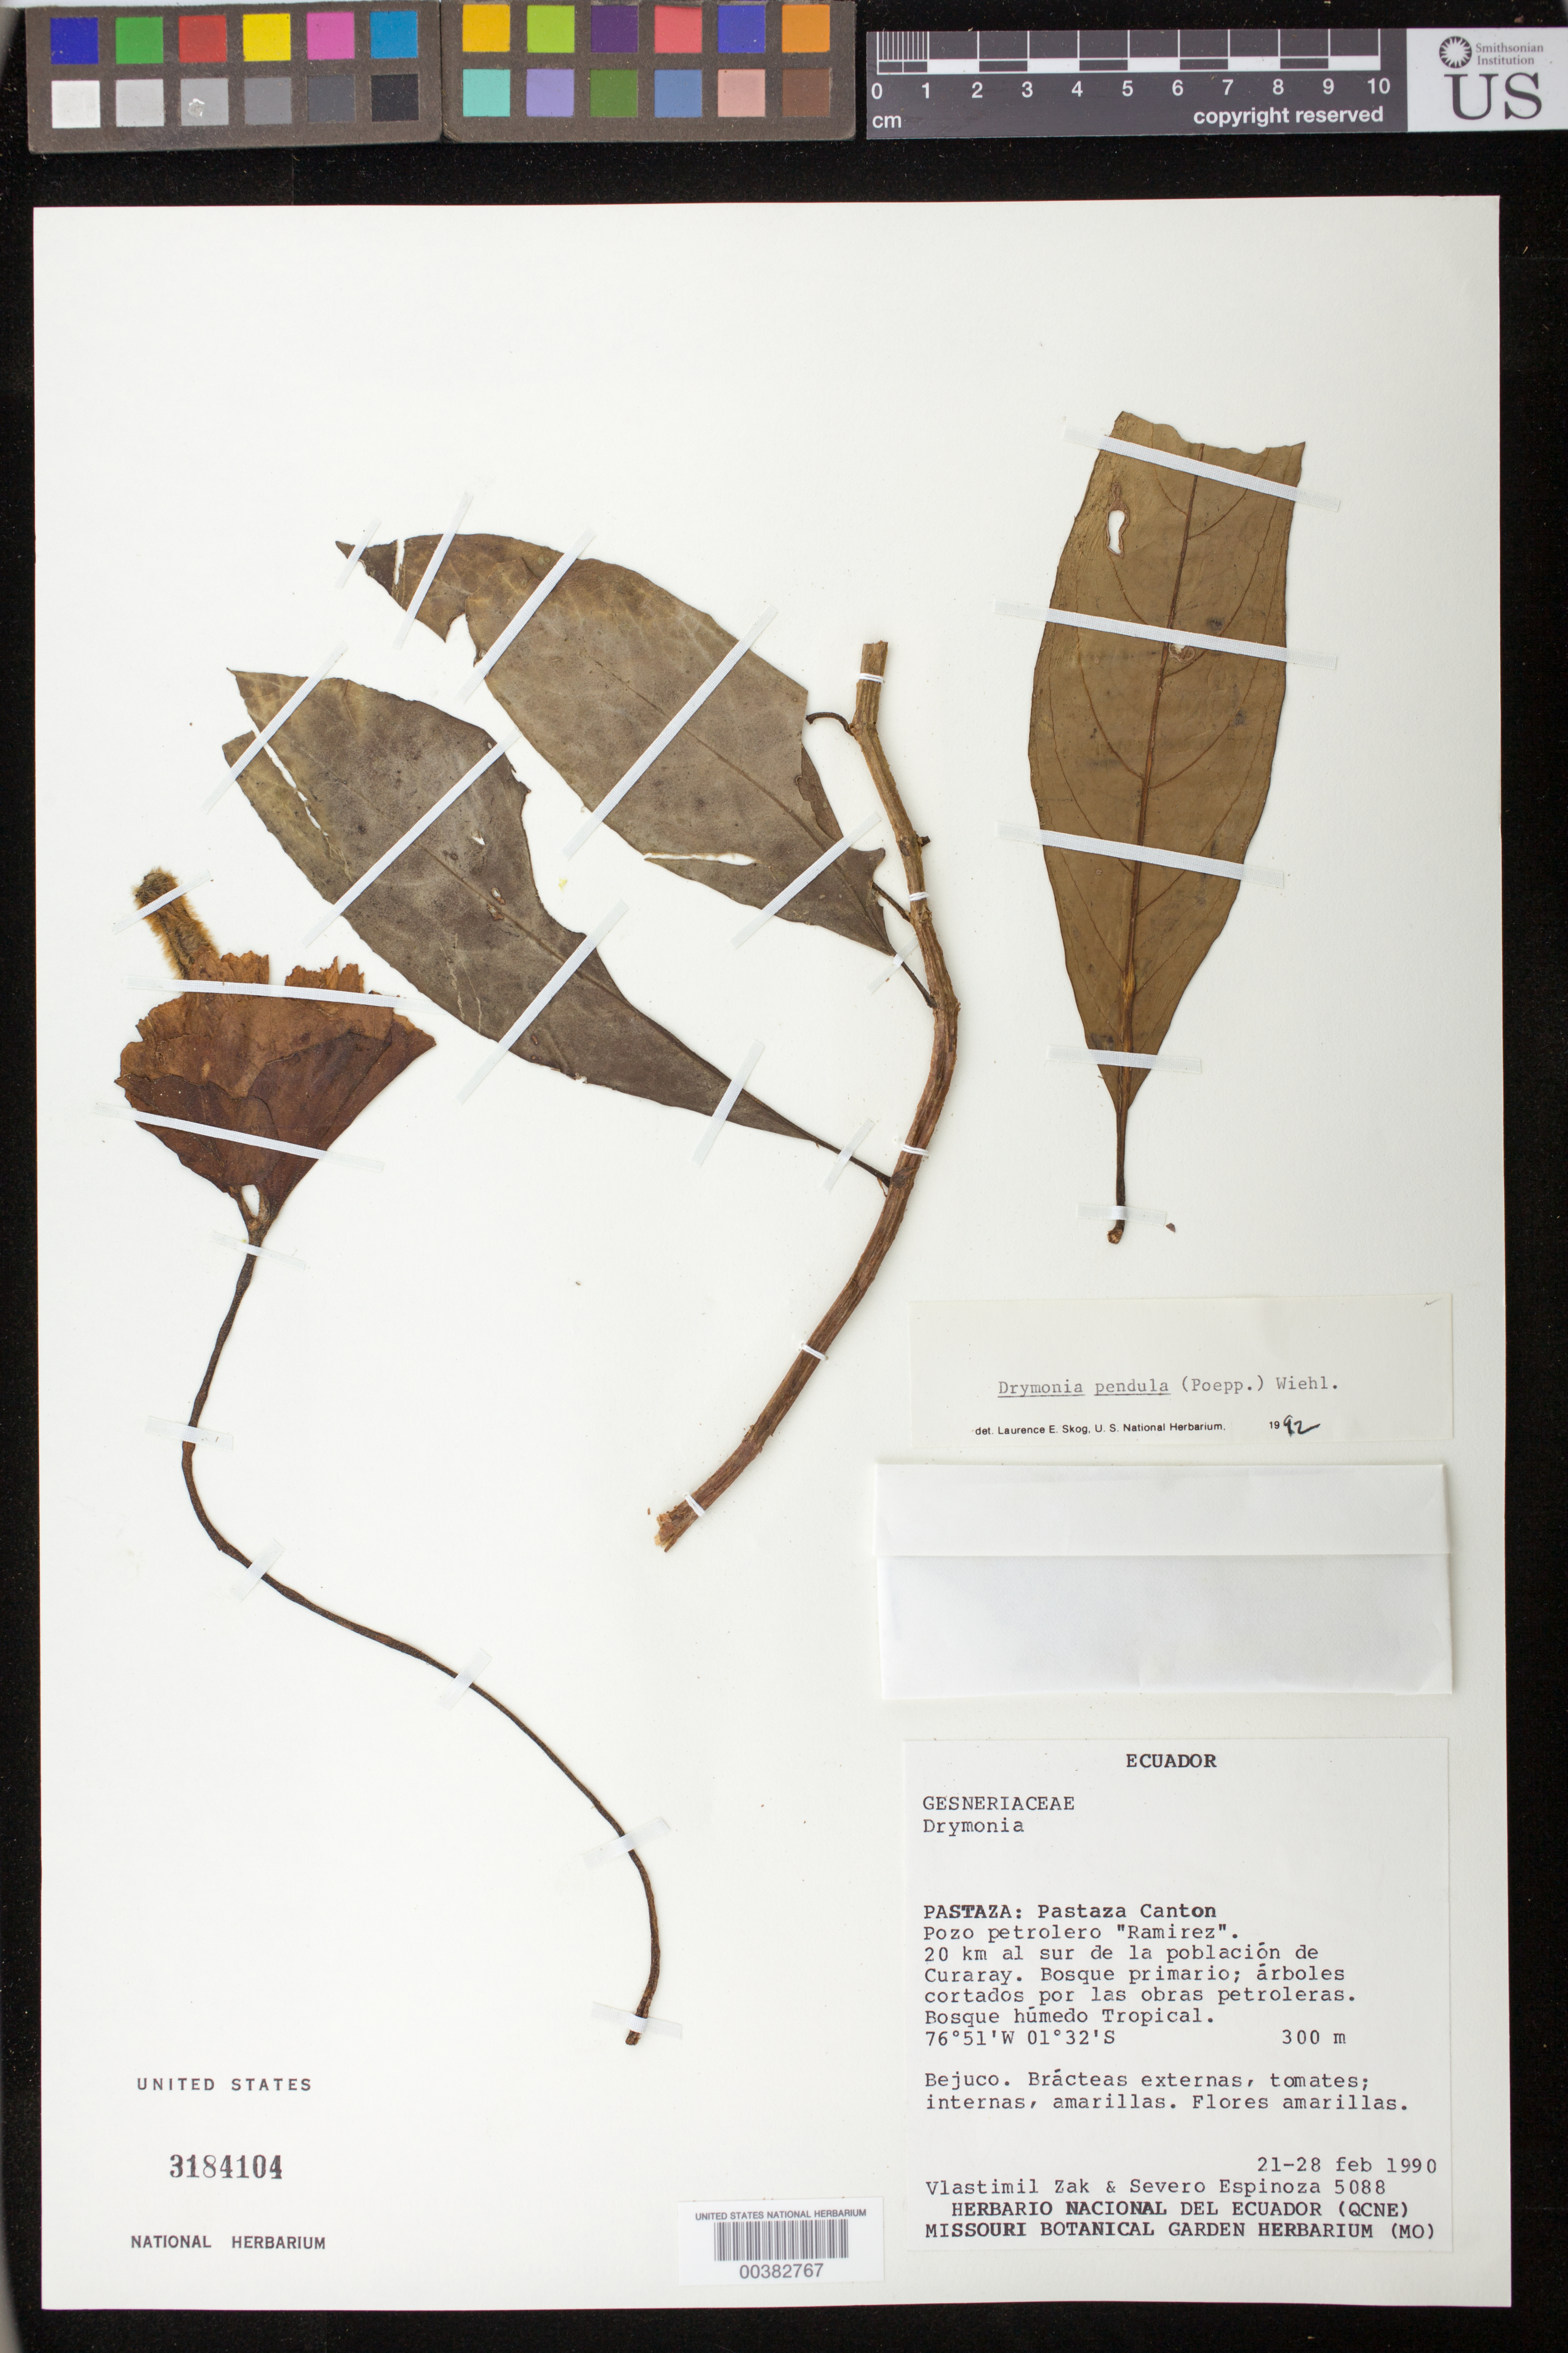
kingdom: Plantae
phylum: Tracheophyta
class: Magnoliopsida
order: Lamiales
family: Gesneriaceae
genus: Drymonia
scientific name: Drymonia pendula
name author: (Poepp.) Wiehler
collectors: V. Zak & S. Espinoza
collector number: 5088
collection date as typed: Feb 1990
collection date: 1990-02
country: Ecuador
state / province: Pastaza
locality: Pozo Petrolero "Ramirez"; 20 km al S de la poblacion de Curaray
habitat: Bosque primario; bosque humedo tropical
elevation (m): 300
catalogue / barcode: US 3184104